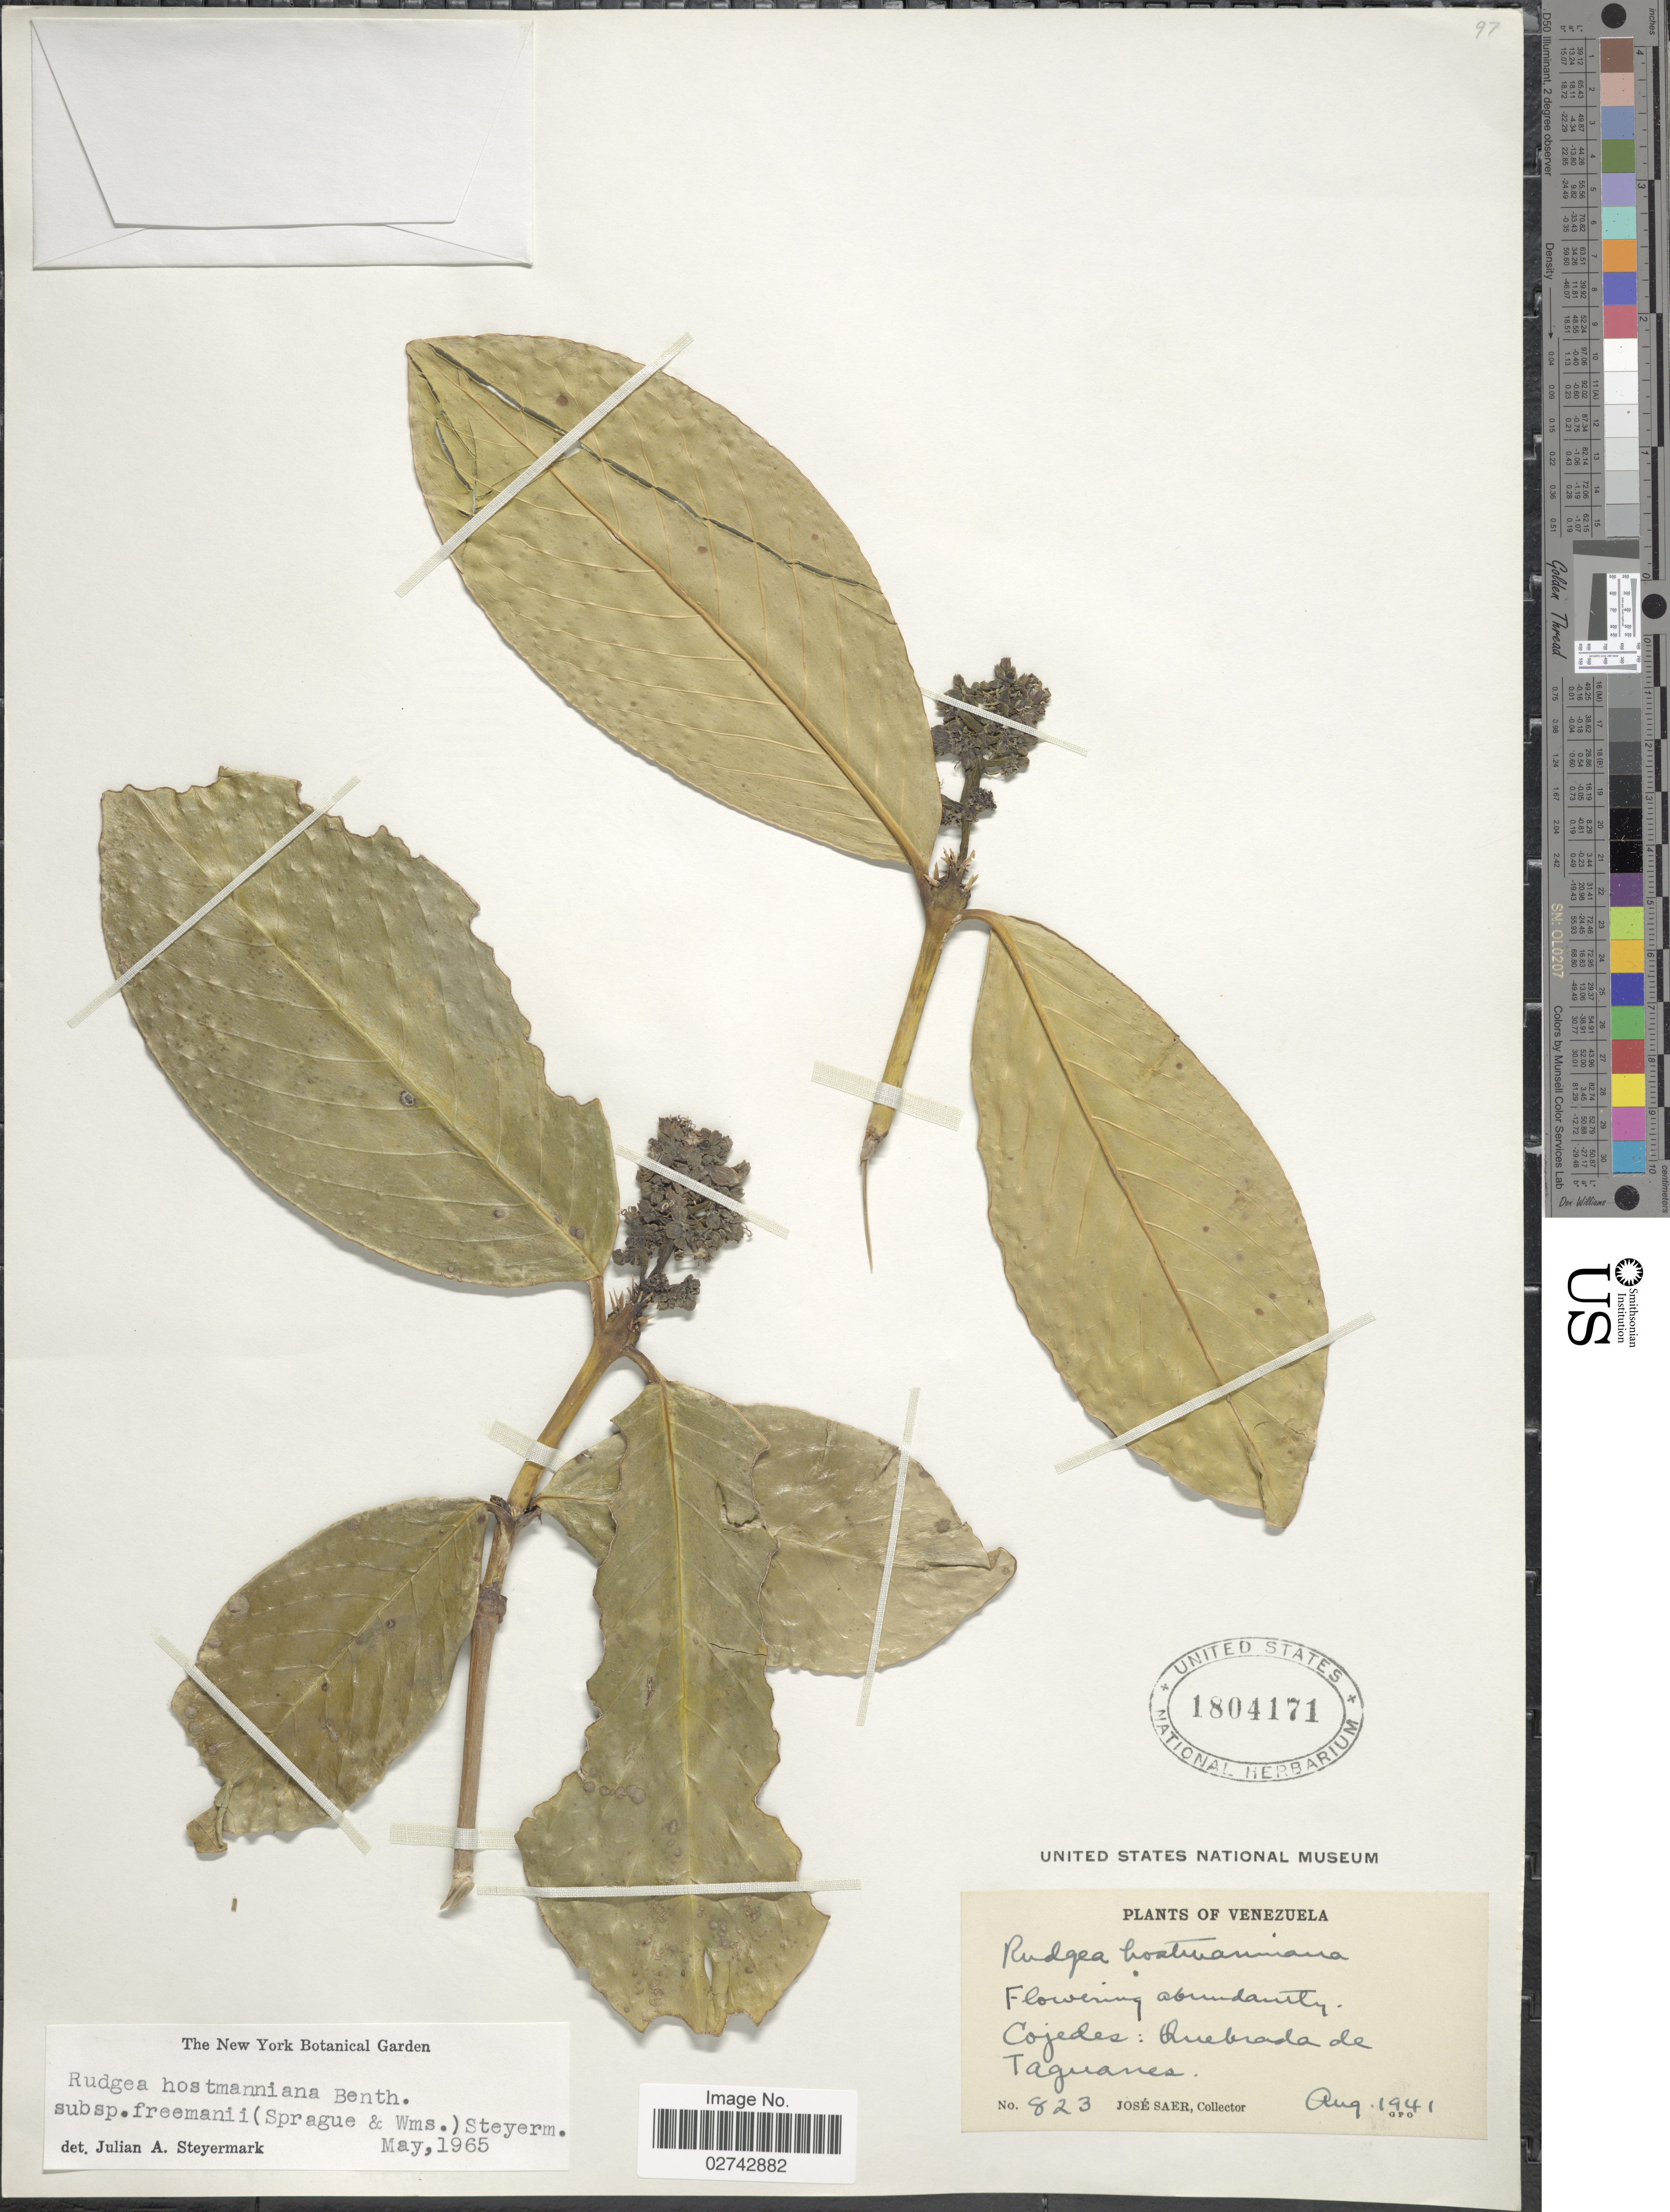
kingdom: Plantae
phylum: Tracheophyta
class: Magnoliopsida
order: Gentianales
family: Rubiaceae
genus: Rudgea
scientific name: Rudgea hostmanniana subsp. hostmanniana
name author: Benth.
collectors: J. Saer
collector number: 823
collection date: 1941-08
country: Venezuela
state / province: Cojedes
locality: Quebrada de Taguanes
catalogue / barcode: US 1804171